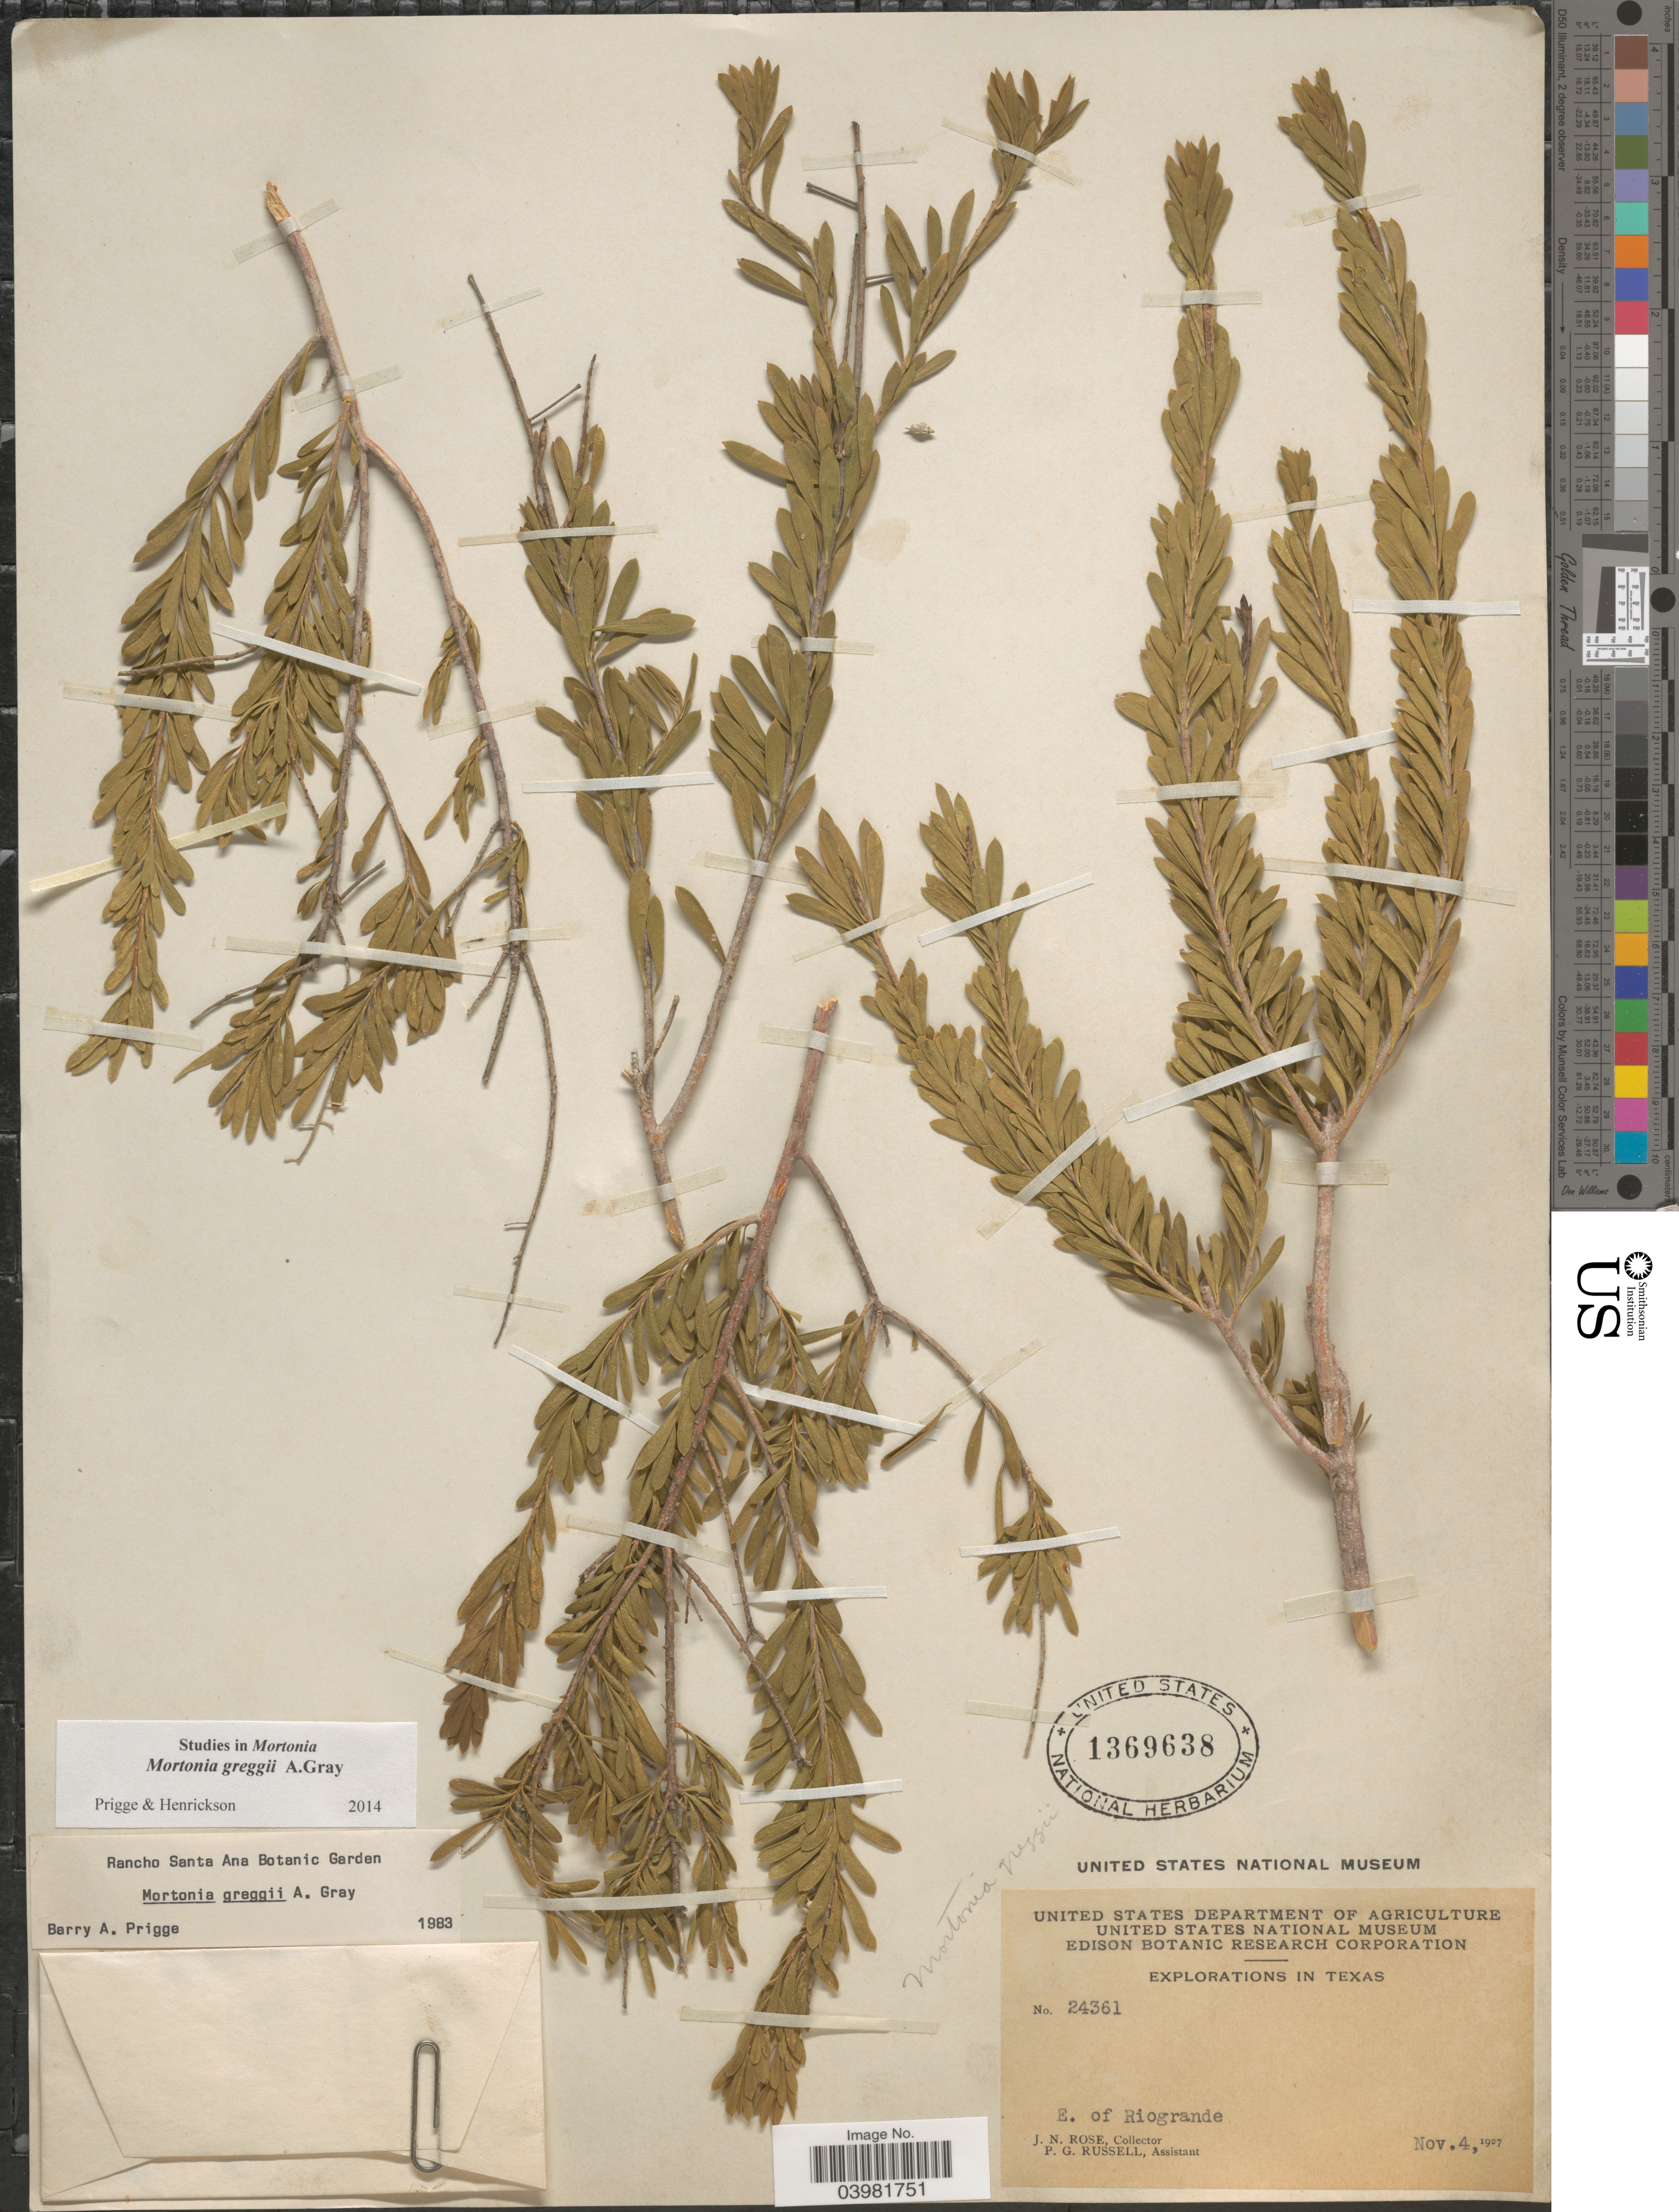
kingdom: Plantae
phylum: Tracheophyta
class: Magnoliopsida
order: Celastrales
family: Celastraceae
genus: Mortonia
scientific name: Mortonia greggii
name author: A. Gray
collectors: J. N. Rose & P. G. Russell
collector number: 24361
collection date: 1927-11-04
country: United States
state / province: Texas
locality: E. of Riogrande.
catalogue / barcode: US 1369638